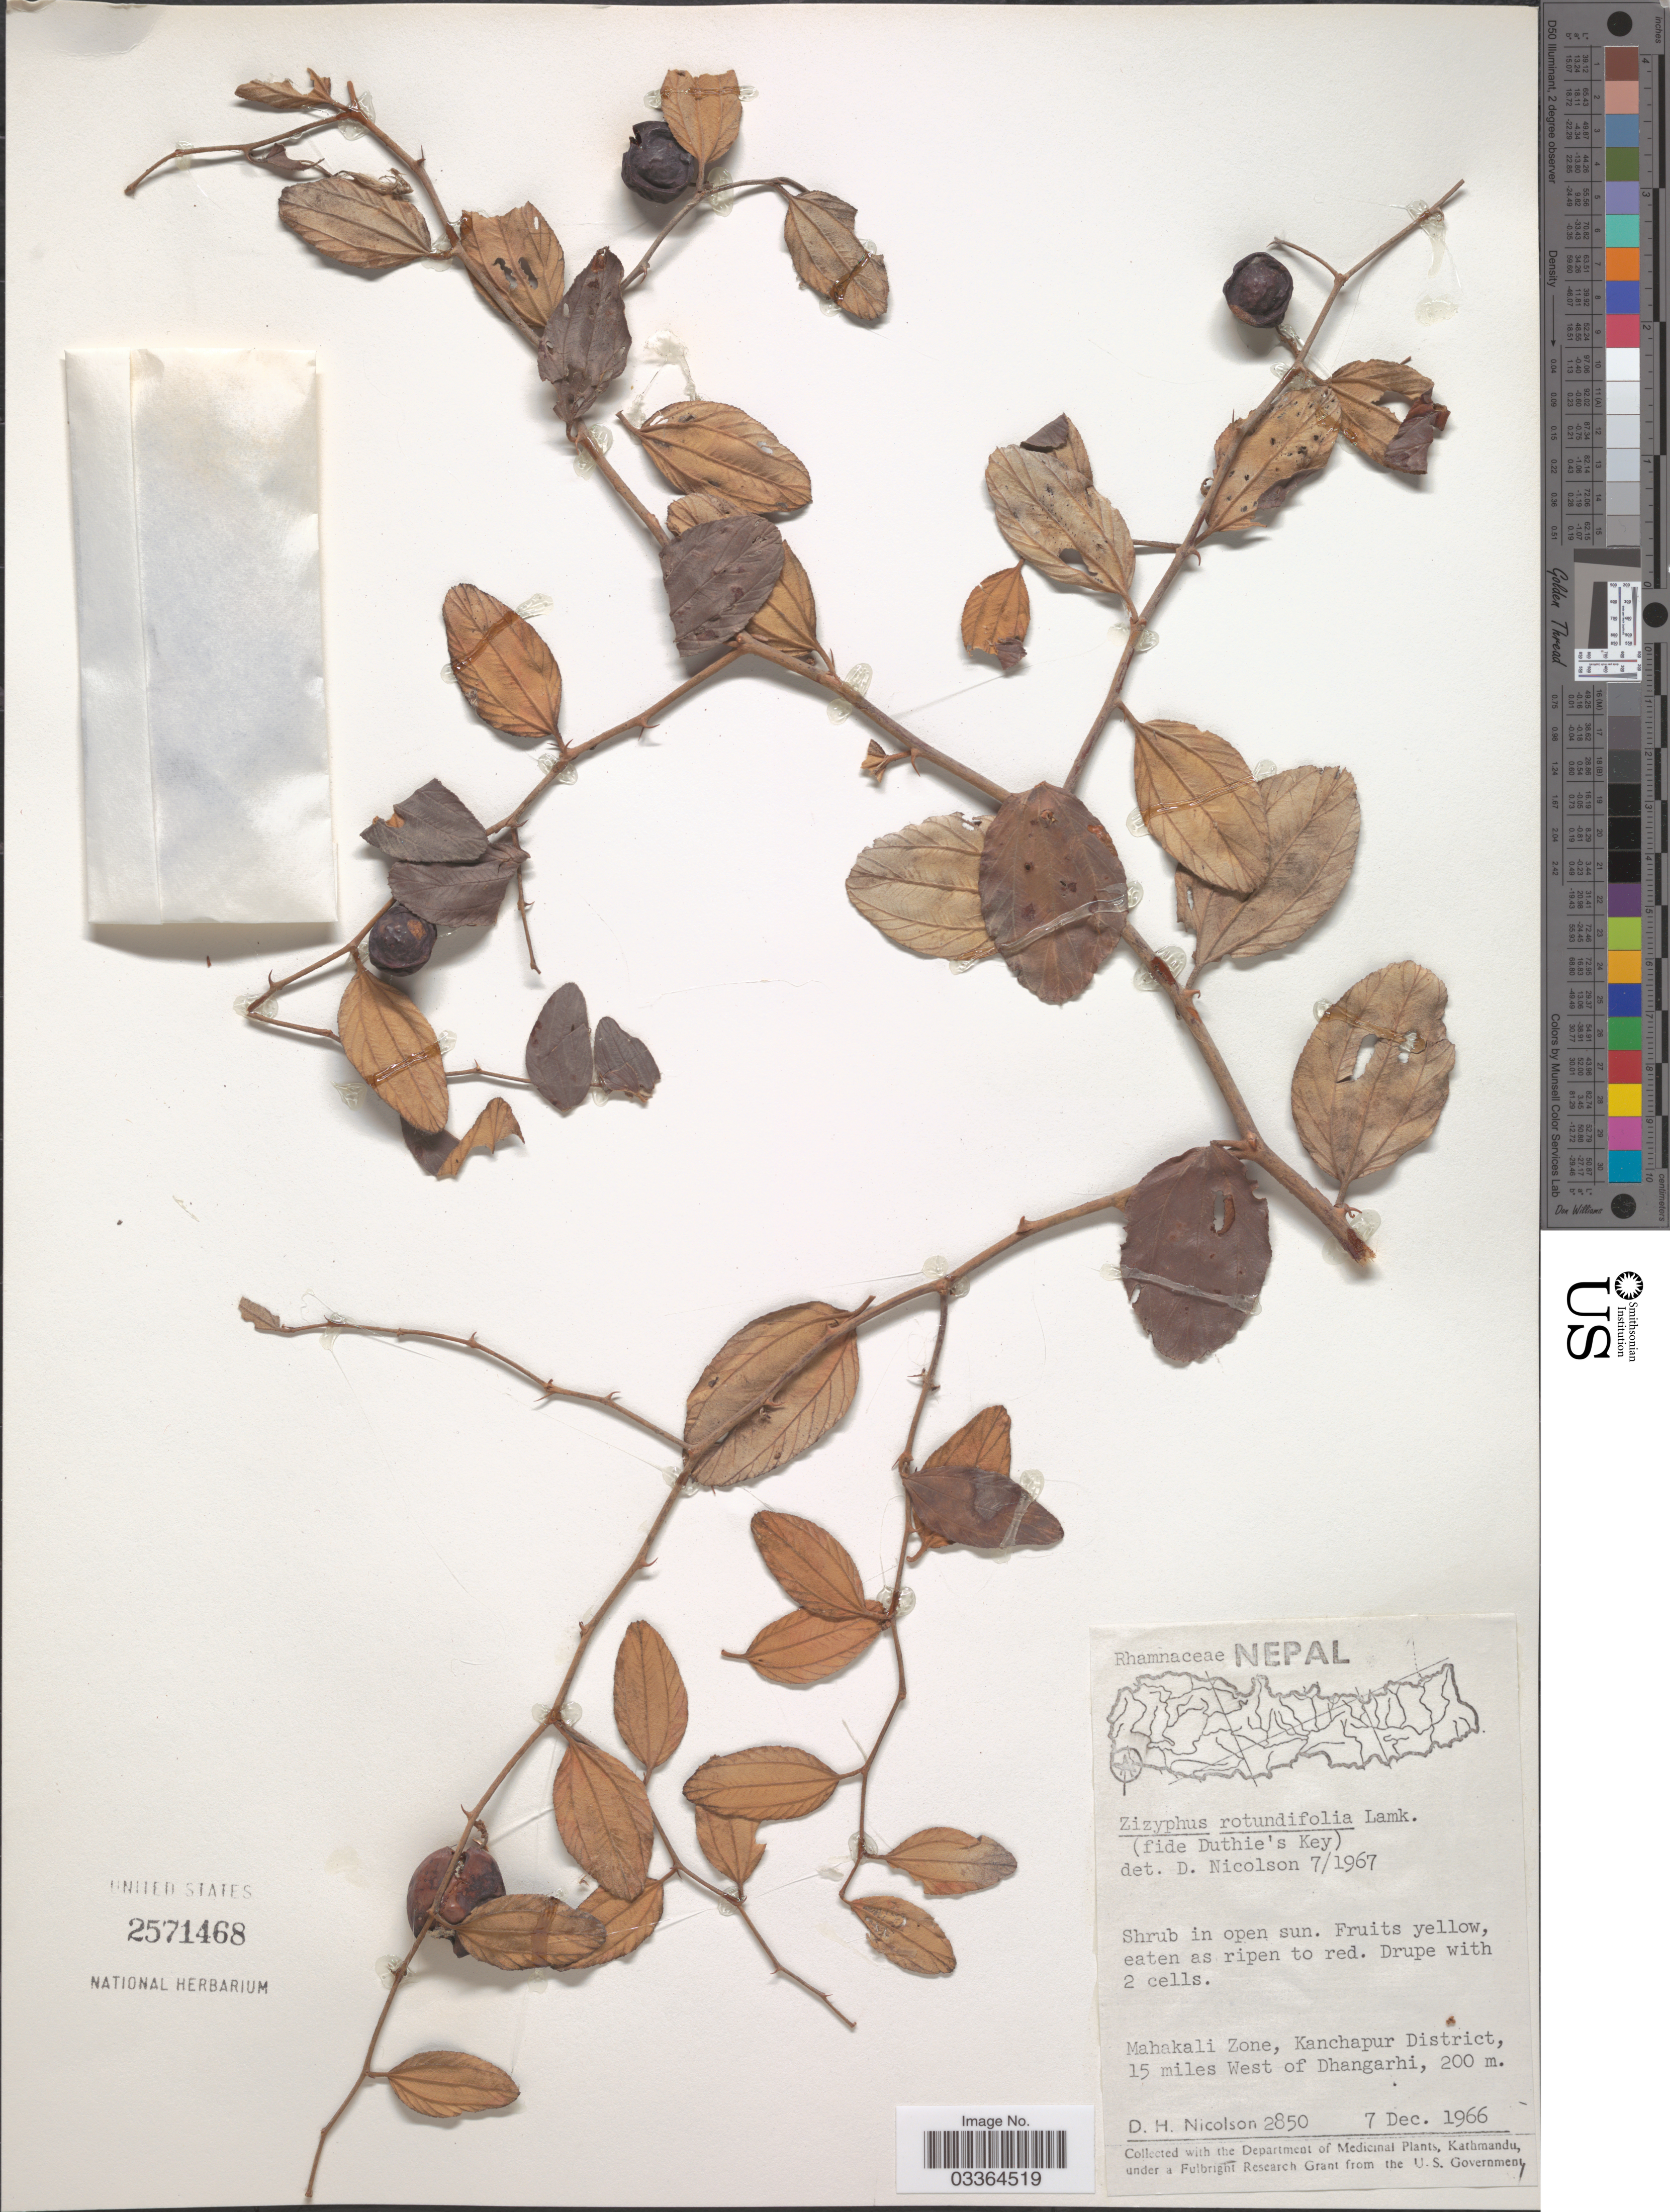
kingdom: Plantae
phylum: Tracheophyta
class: Magnoliopsida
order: Rosales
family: Rhamnaceae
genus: Ziziphus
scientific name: Ziziphus rotundifolia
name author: Lam.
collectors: D. H. Nicolson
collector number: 2850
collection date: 1966-12-07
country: Nepal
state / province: Mahakali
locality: Mahakali Zone, Kanchapur District, 15 miles West of Dhangarhi.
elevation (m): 200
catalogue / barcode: US 2571468